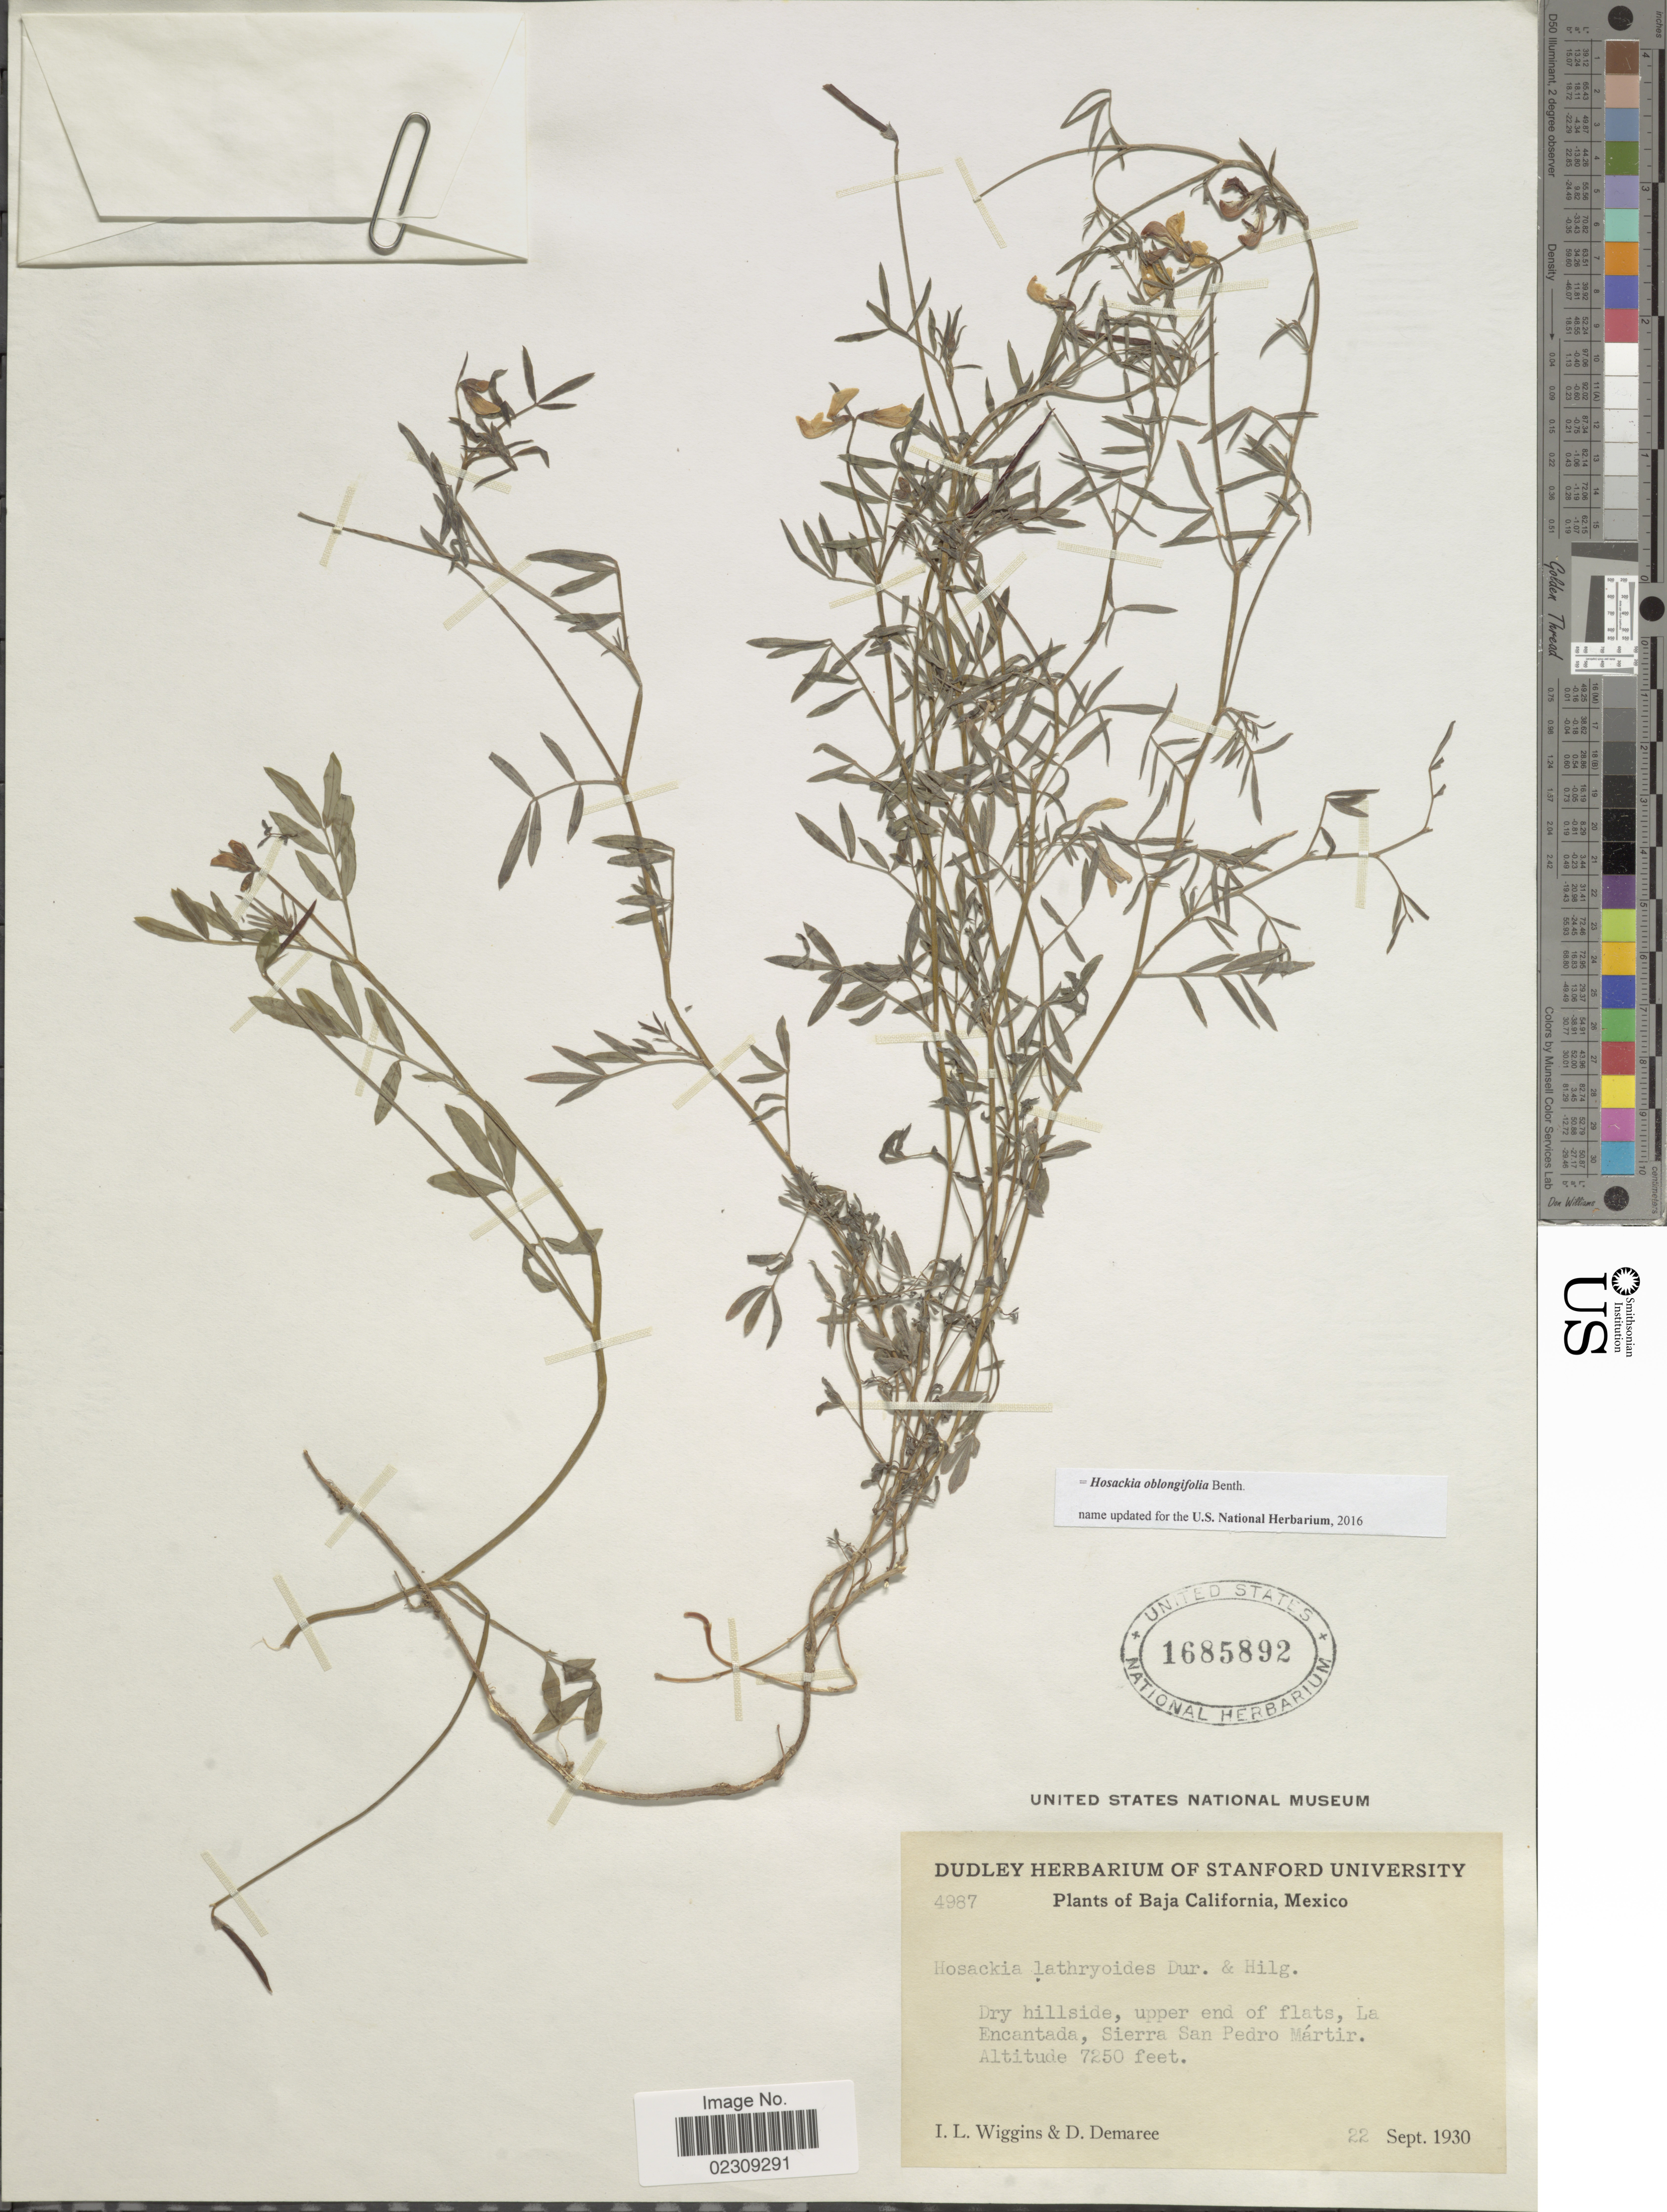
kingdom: Plantae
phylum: Tracheophyta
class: Magnoliopsida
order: Fabales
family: Fabaceae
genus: Hosackia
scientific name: Hosackia oblongifolia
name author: Benth.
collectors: I. L. Wiggins & D. Demaree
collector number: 4987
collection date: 1930-09-22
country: Mexico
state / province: Baja California Norte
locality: Dry hillside, upper end of flats, La Encantada, Sierra San Pedro Mártir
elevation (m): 2210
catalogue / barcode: US 1685892